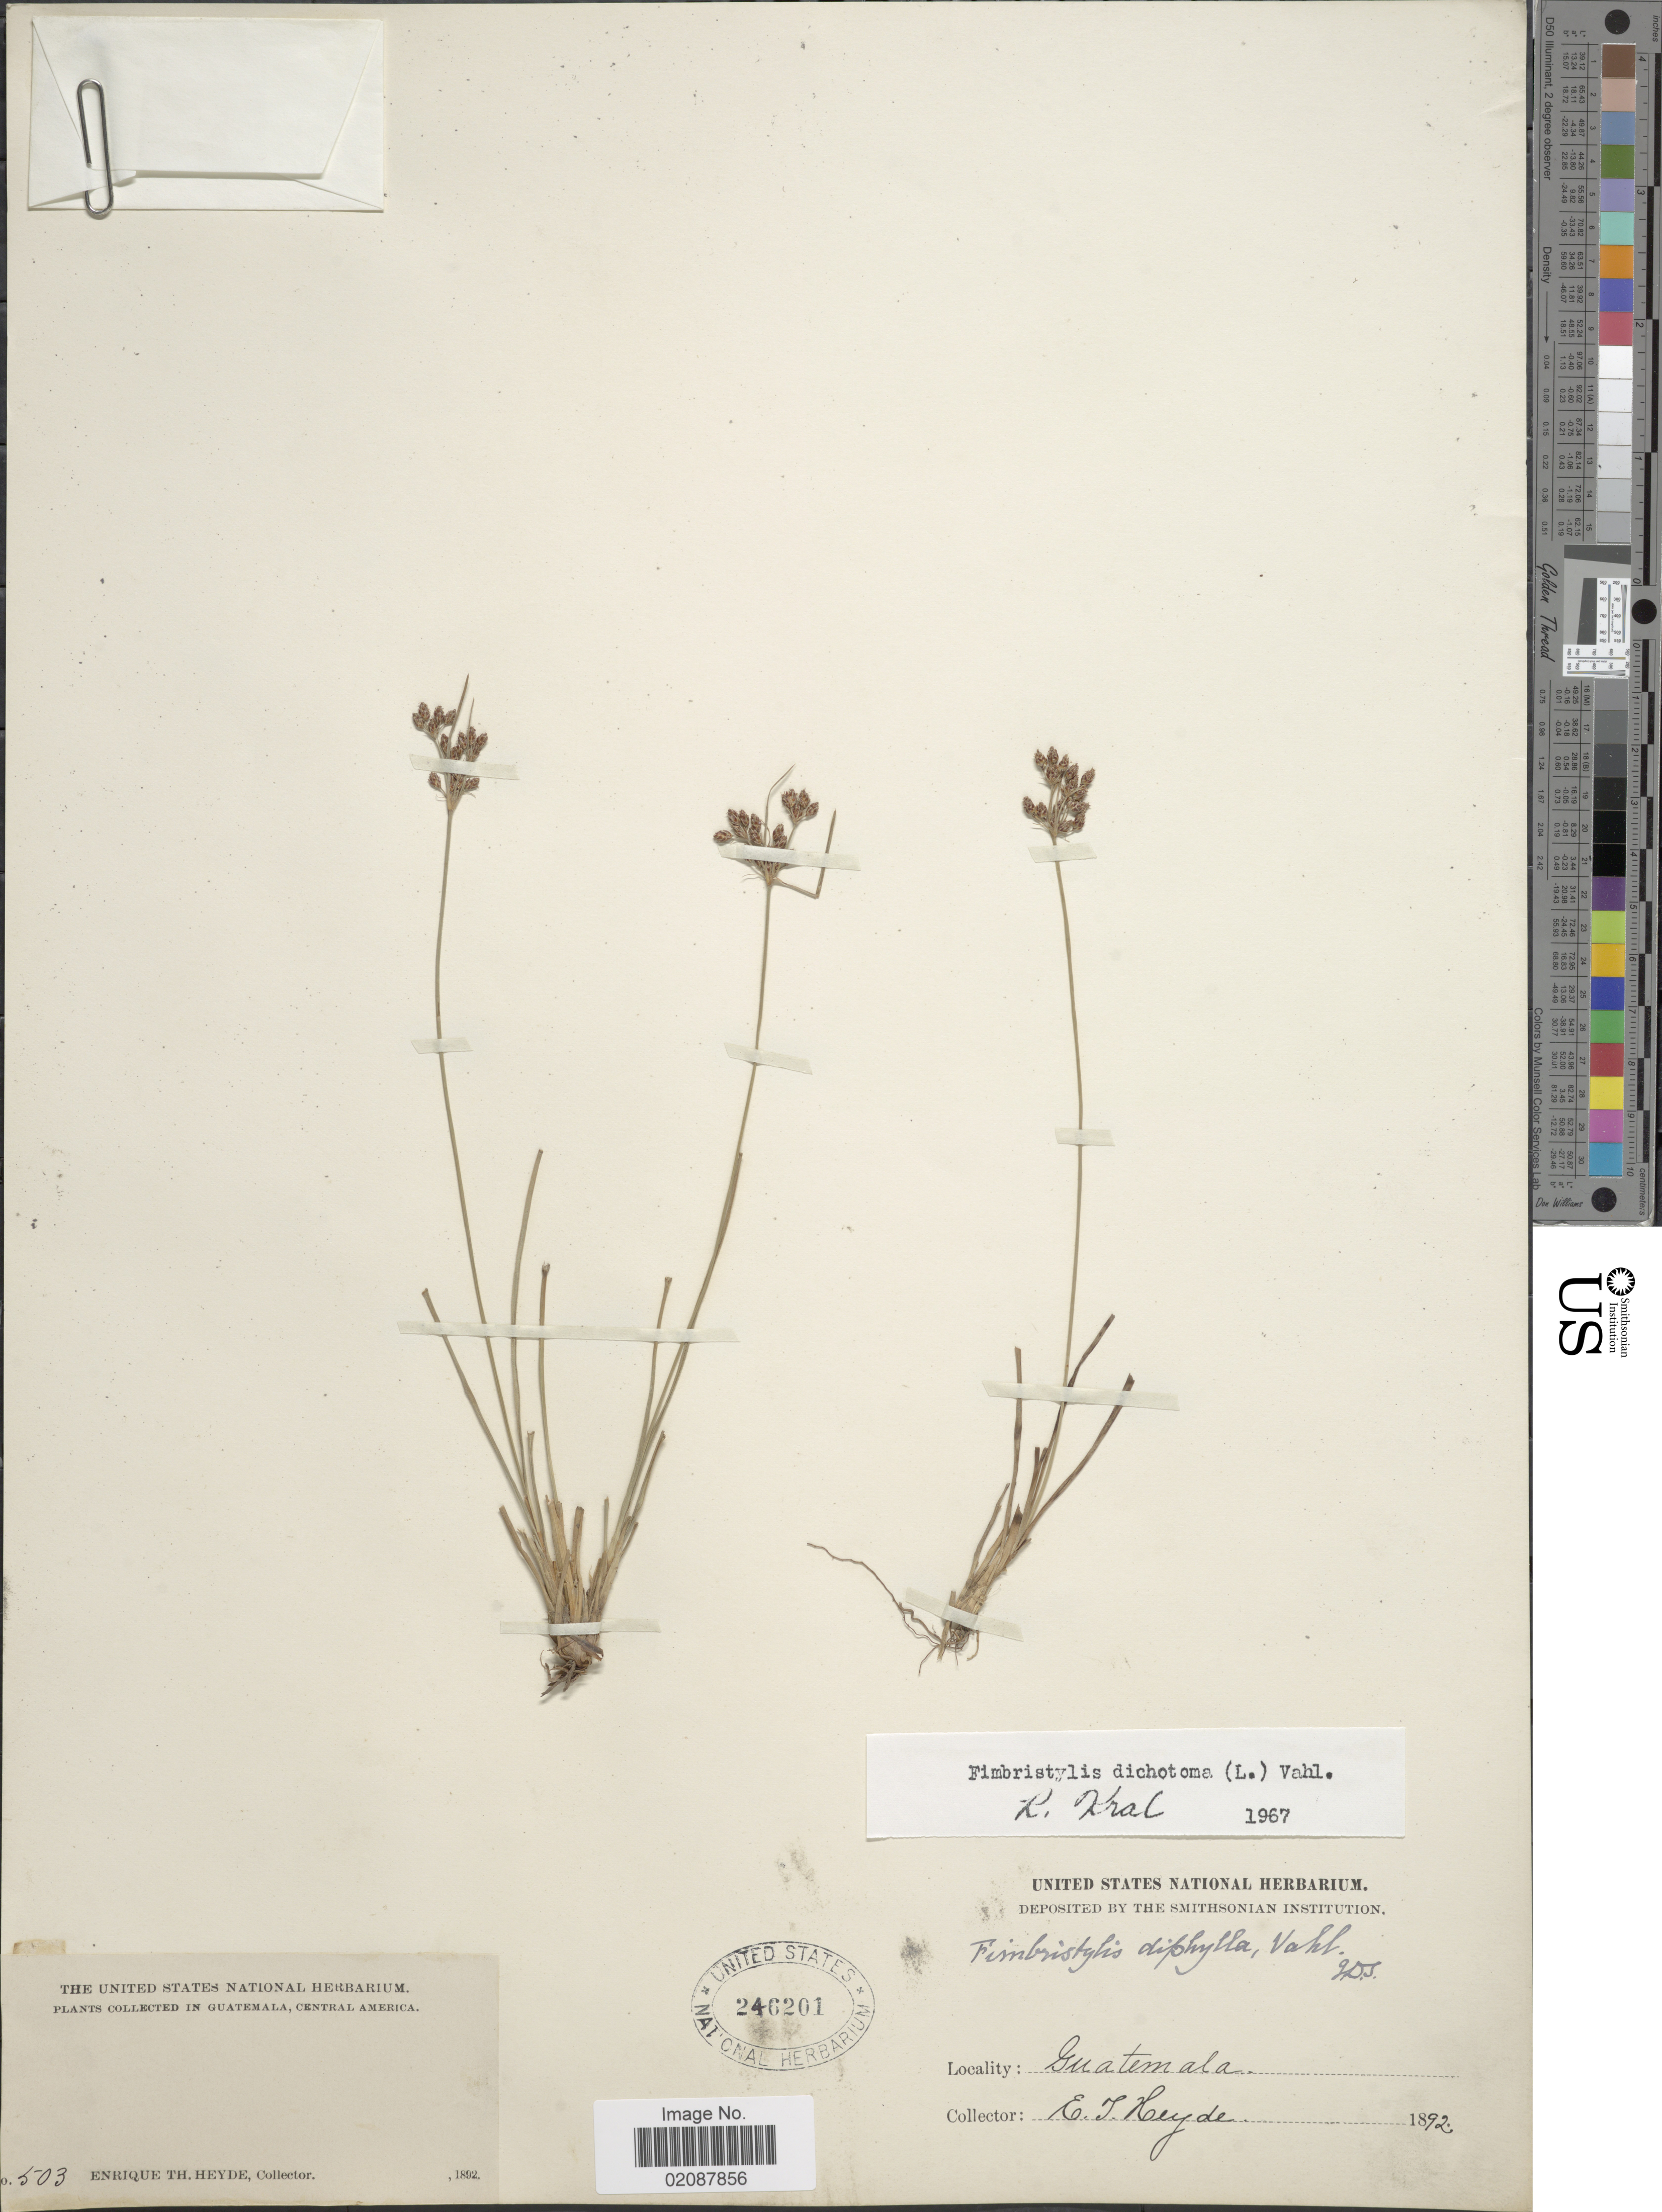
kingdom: Plantae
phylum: Tracheophyta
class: Liliopsida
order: Poales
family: Cyperaceae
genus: Fimbristylis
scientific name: Fimbristylis dichotoma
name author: (L.) Vahl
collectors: E. T. Heyde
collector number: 503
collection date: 1892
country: Guatemala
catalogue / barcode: US 246201